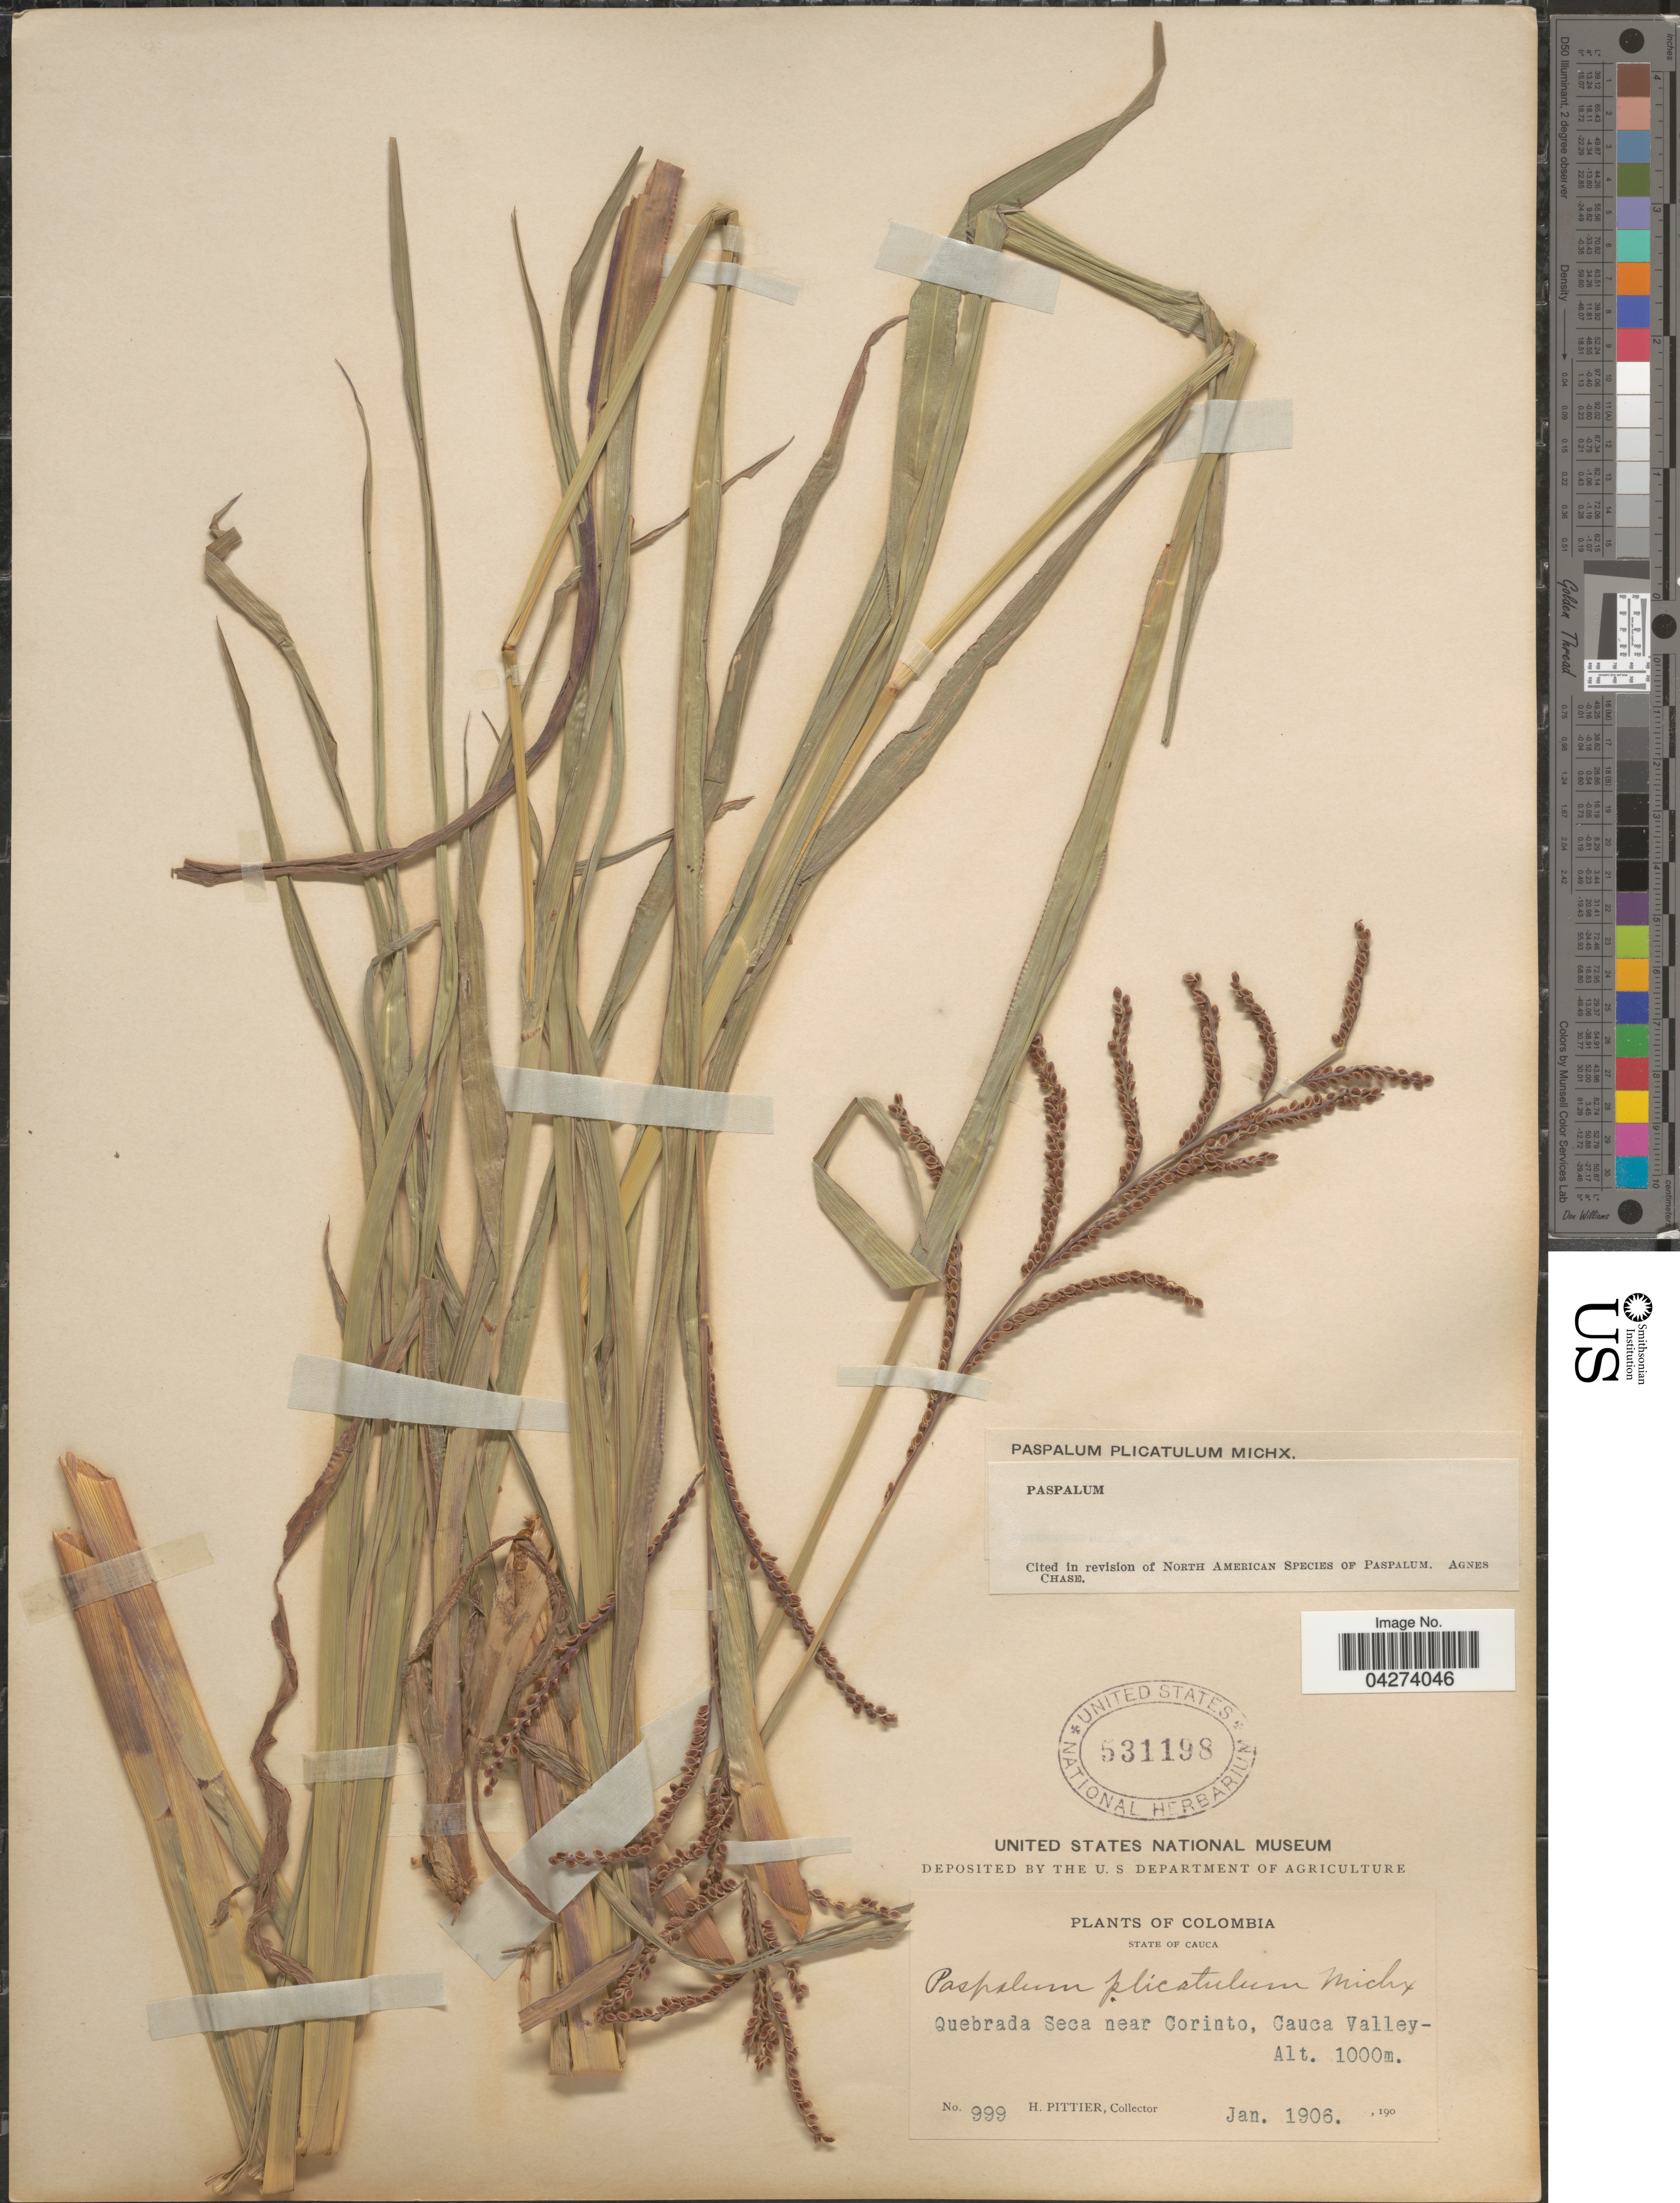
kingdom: Plantae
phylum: Tracheophyta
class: Liliopsida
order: Poales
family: Poaceae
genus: Paspalum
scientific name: Paspalum plicatulum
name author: Michx.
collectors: H. F. Pittier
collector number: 999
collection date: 1906-01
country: Colombia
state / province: Cauca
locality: Quebrada Seca near Corinto, Cauca Valley.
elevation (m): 1000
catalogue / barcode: US 531198